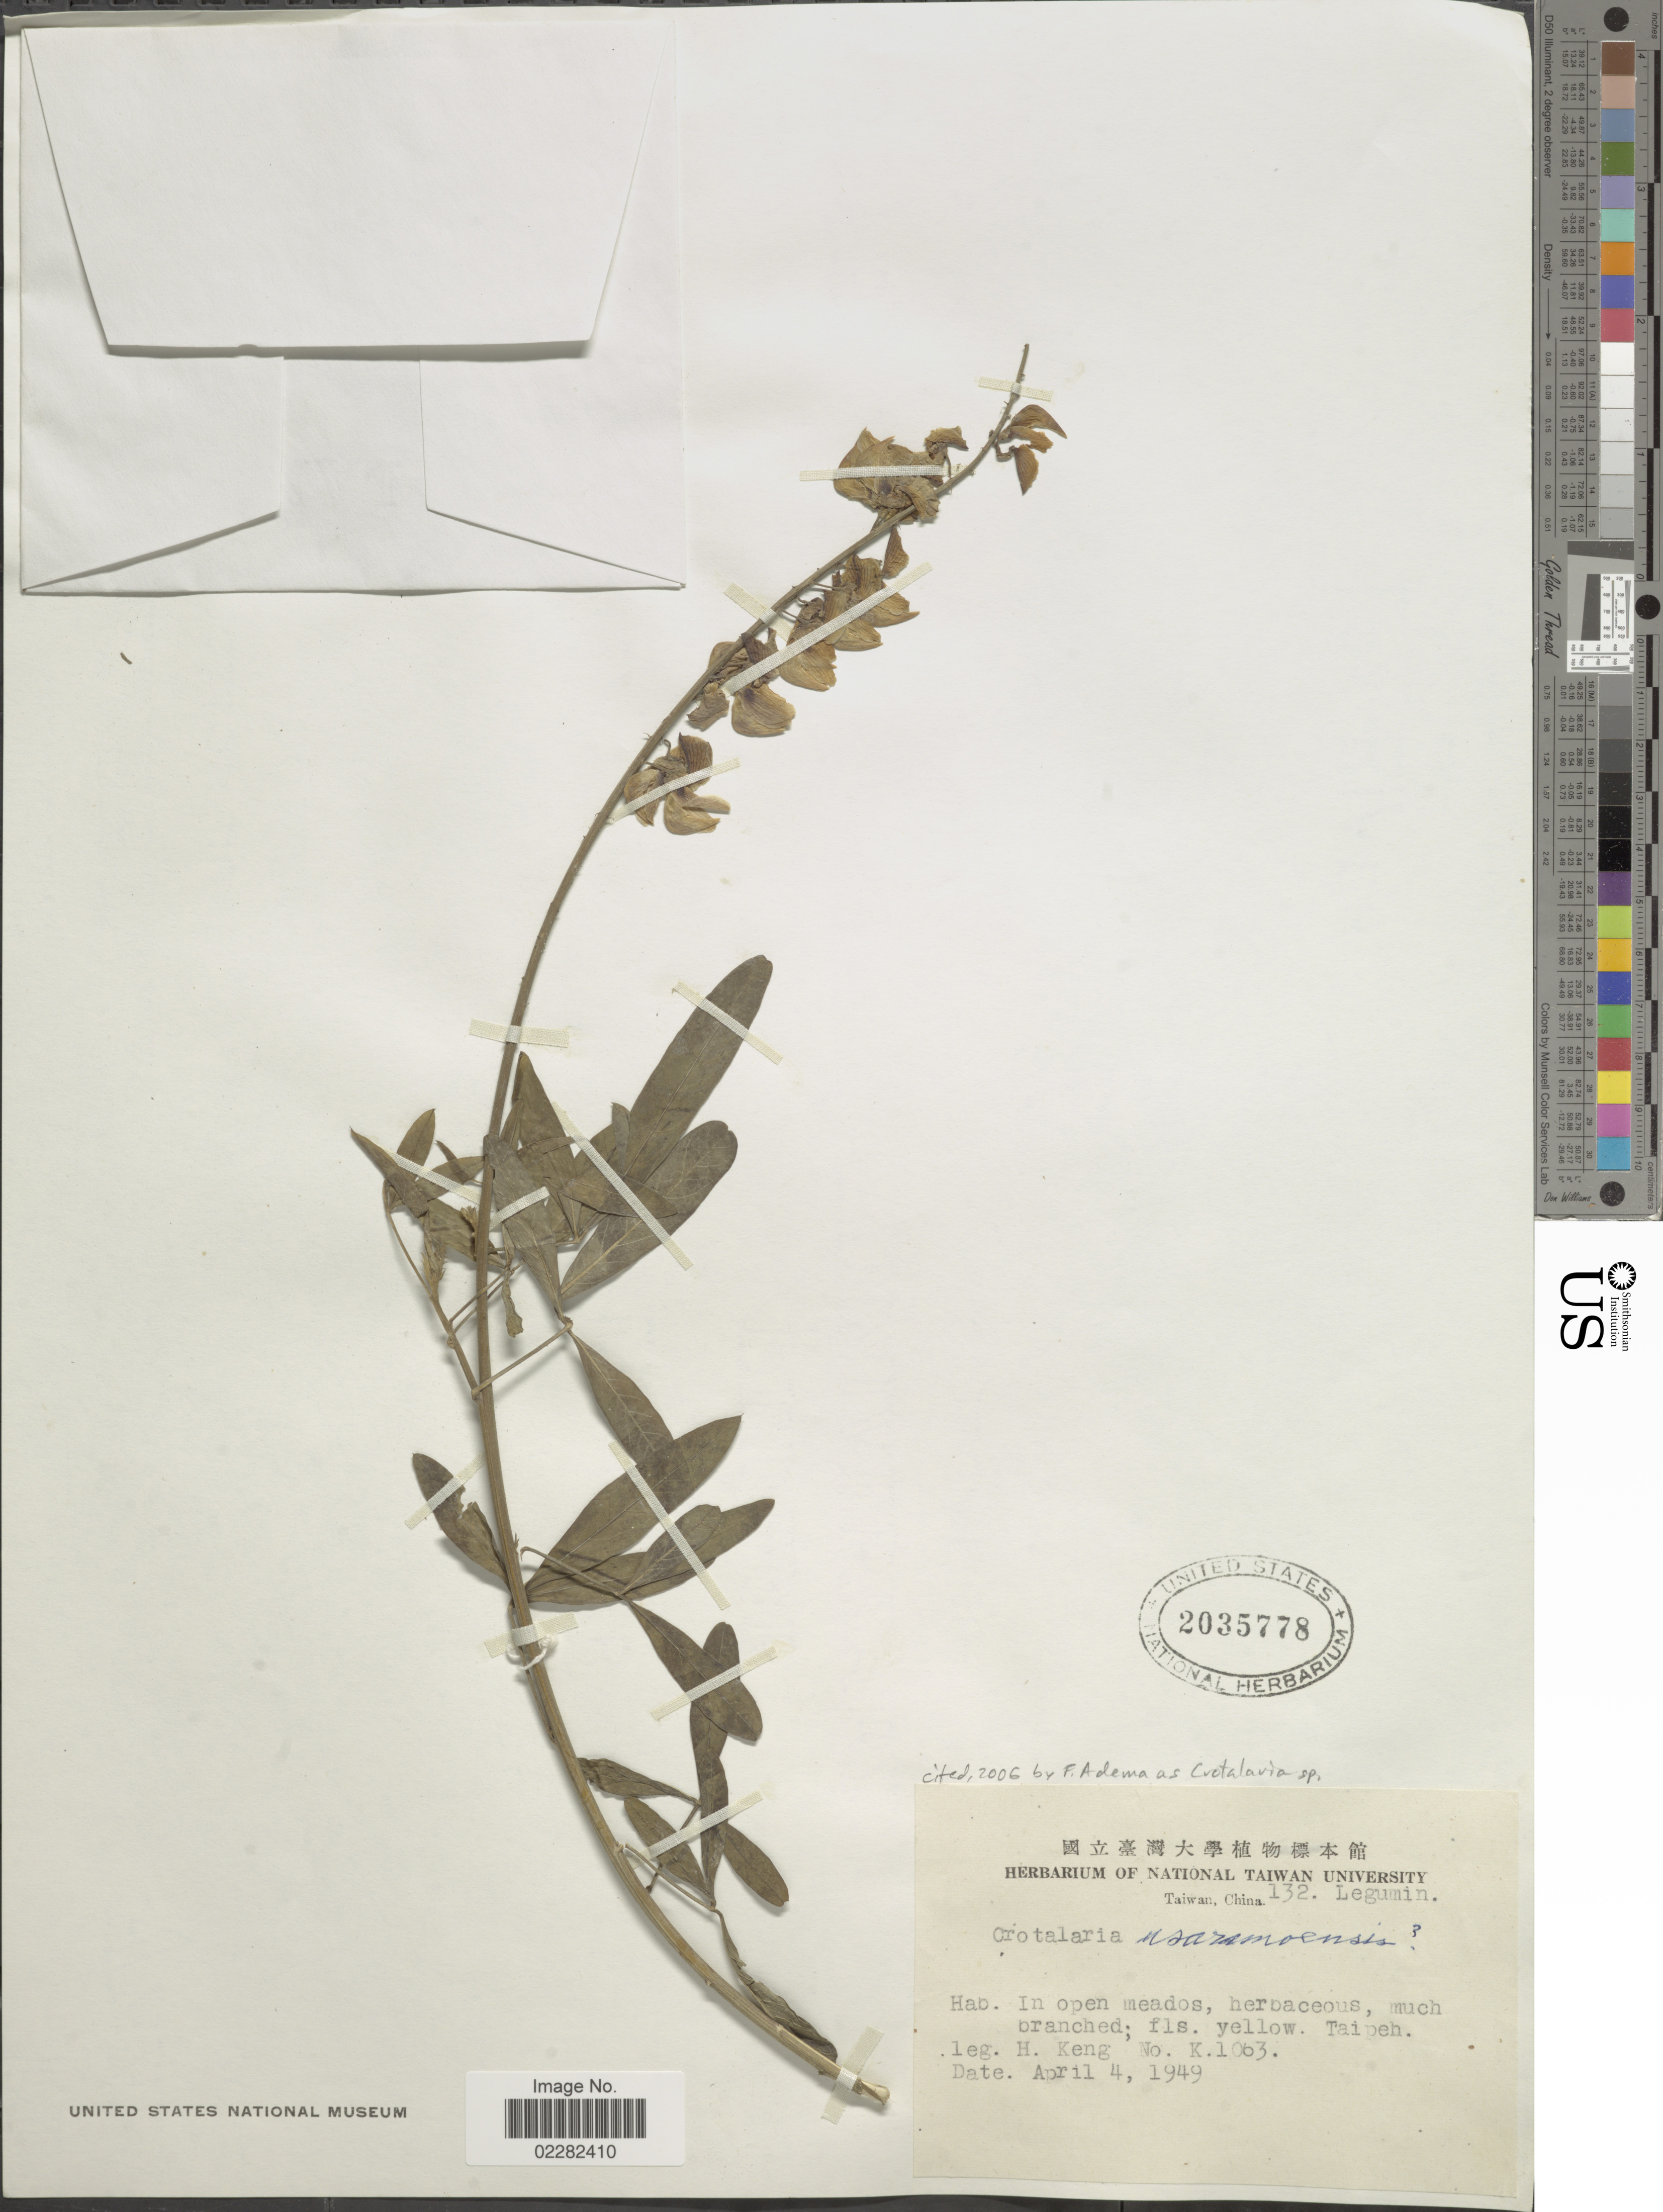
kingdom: Plantae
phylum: Tracheophyta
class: Magnoliopsida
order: Fabales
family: Fabaceae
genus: Crotalaria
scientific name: Crotalaria sp.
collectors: H. Keng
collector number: K1063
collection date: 1949-04-04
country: Taiwan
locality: Taiwan, China, Taipeh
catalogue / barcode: US 2035778